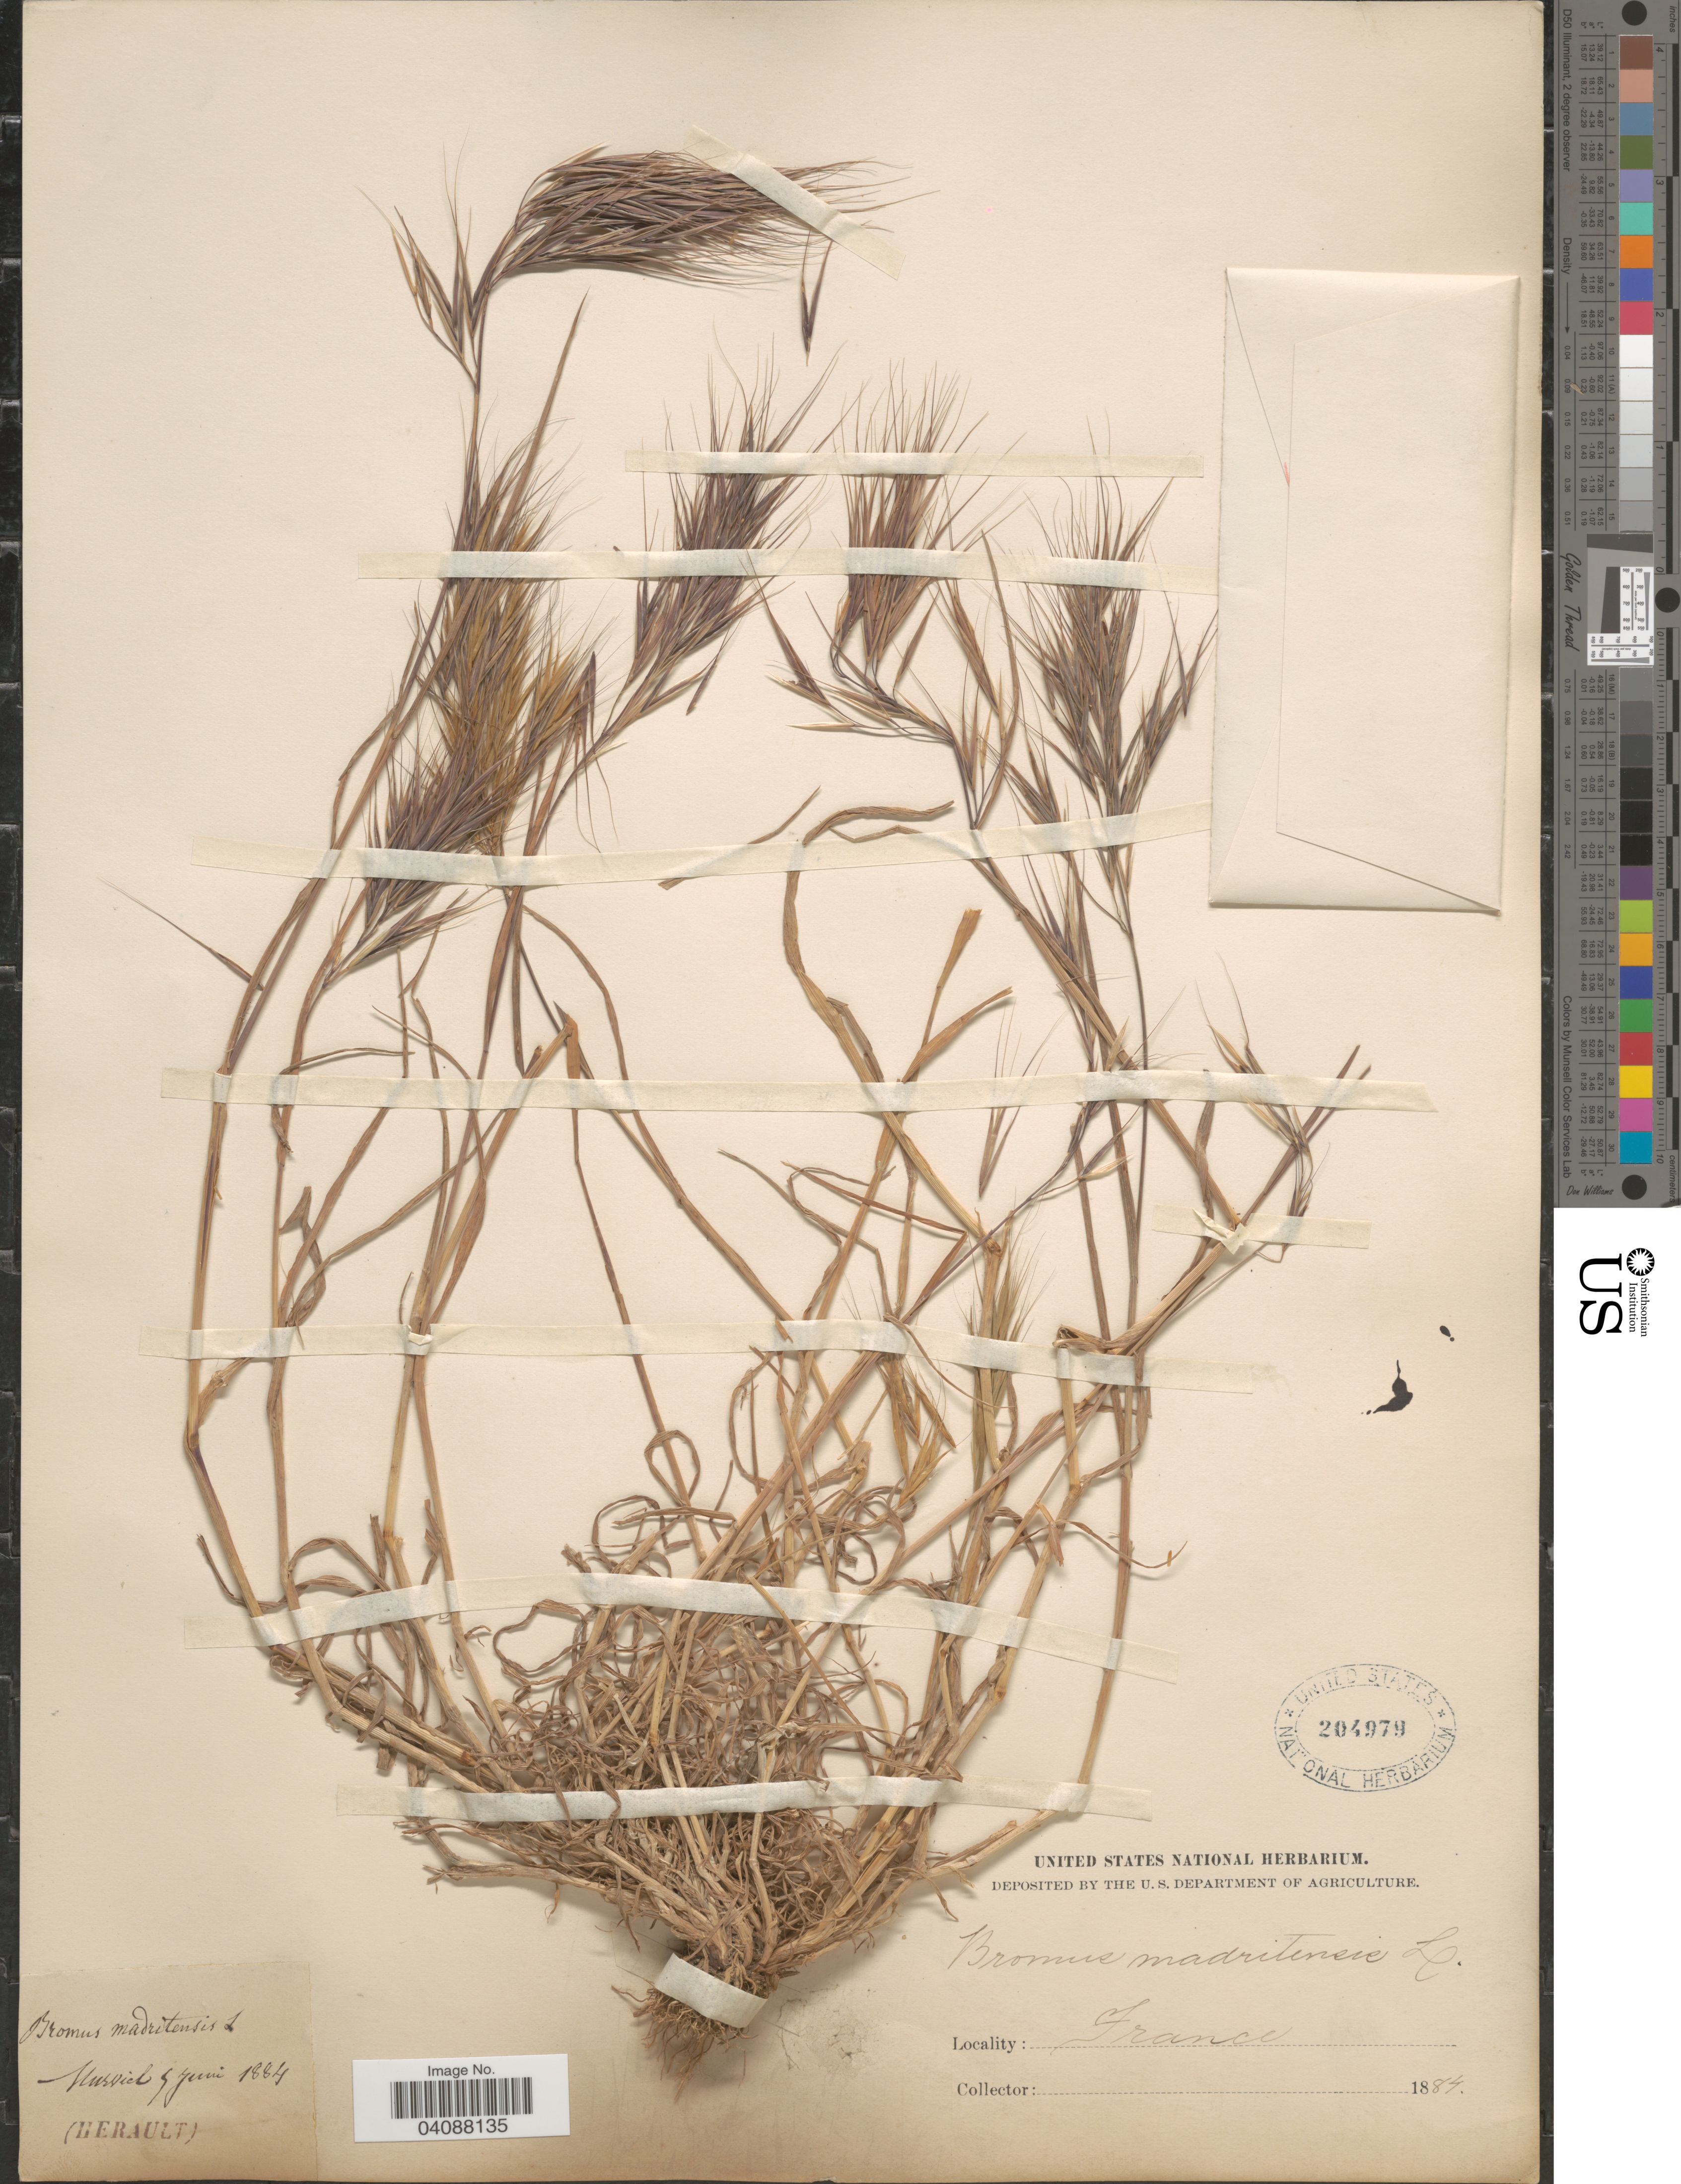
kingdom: Plantae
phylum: Tracheophyta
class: Liliopsida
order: Poales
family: Poaceae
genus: Bromus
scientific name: Bromus madritensis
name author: L.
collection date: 1884-06-05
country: France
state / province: Occitanie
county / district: Hérault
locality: Murviel. (Herault).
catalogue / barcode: US 204979